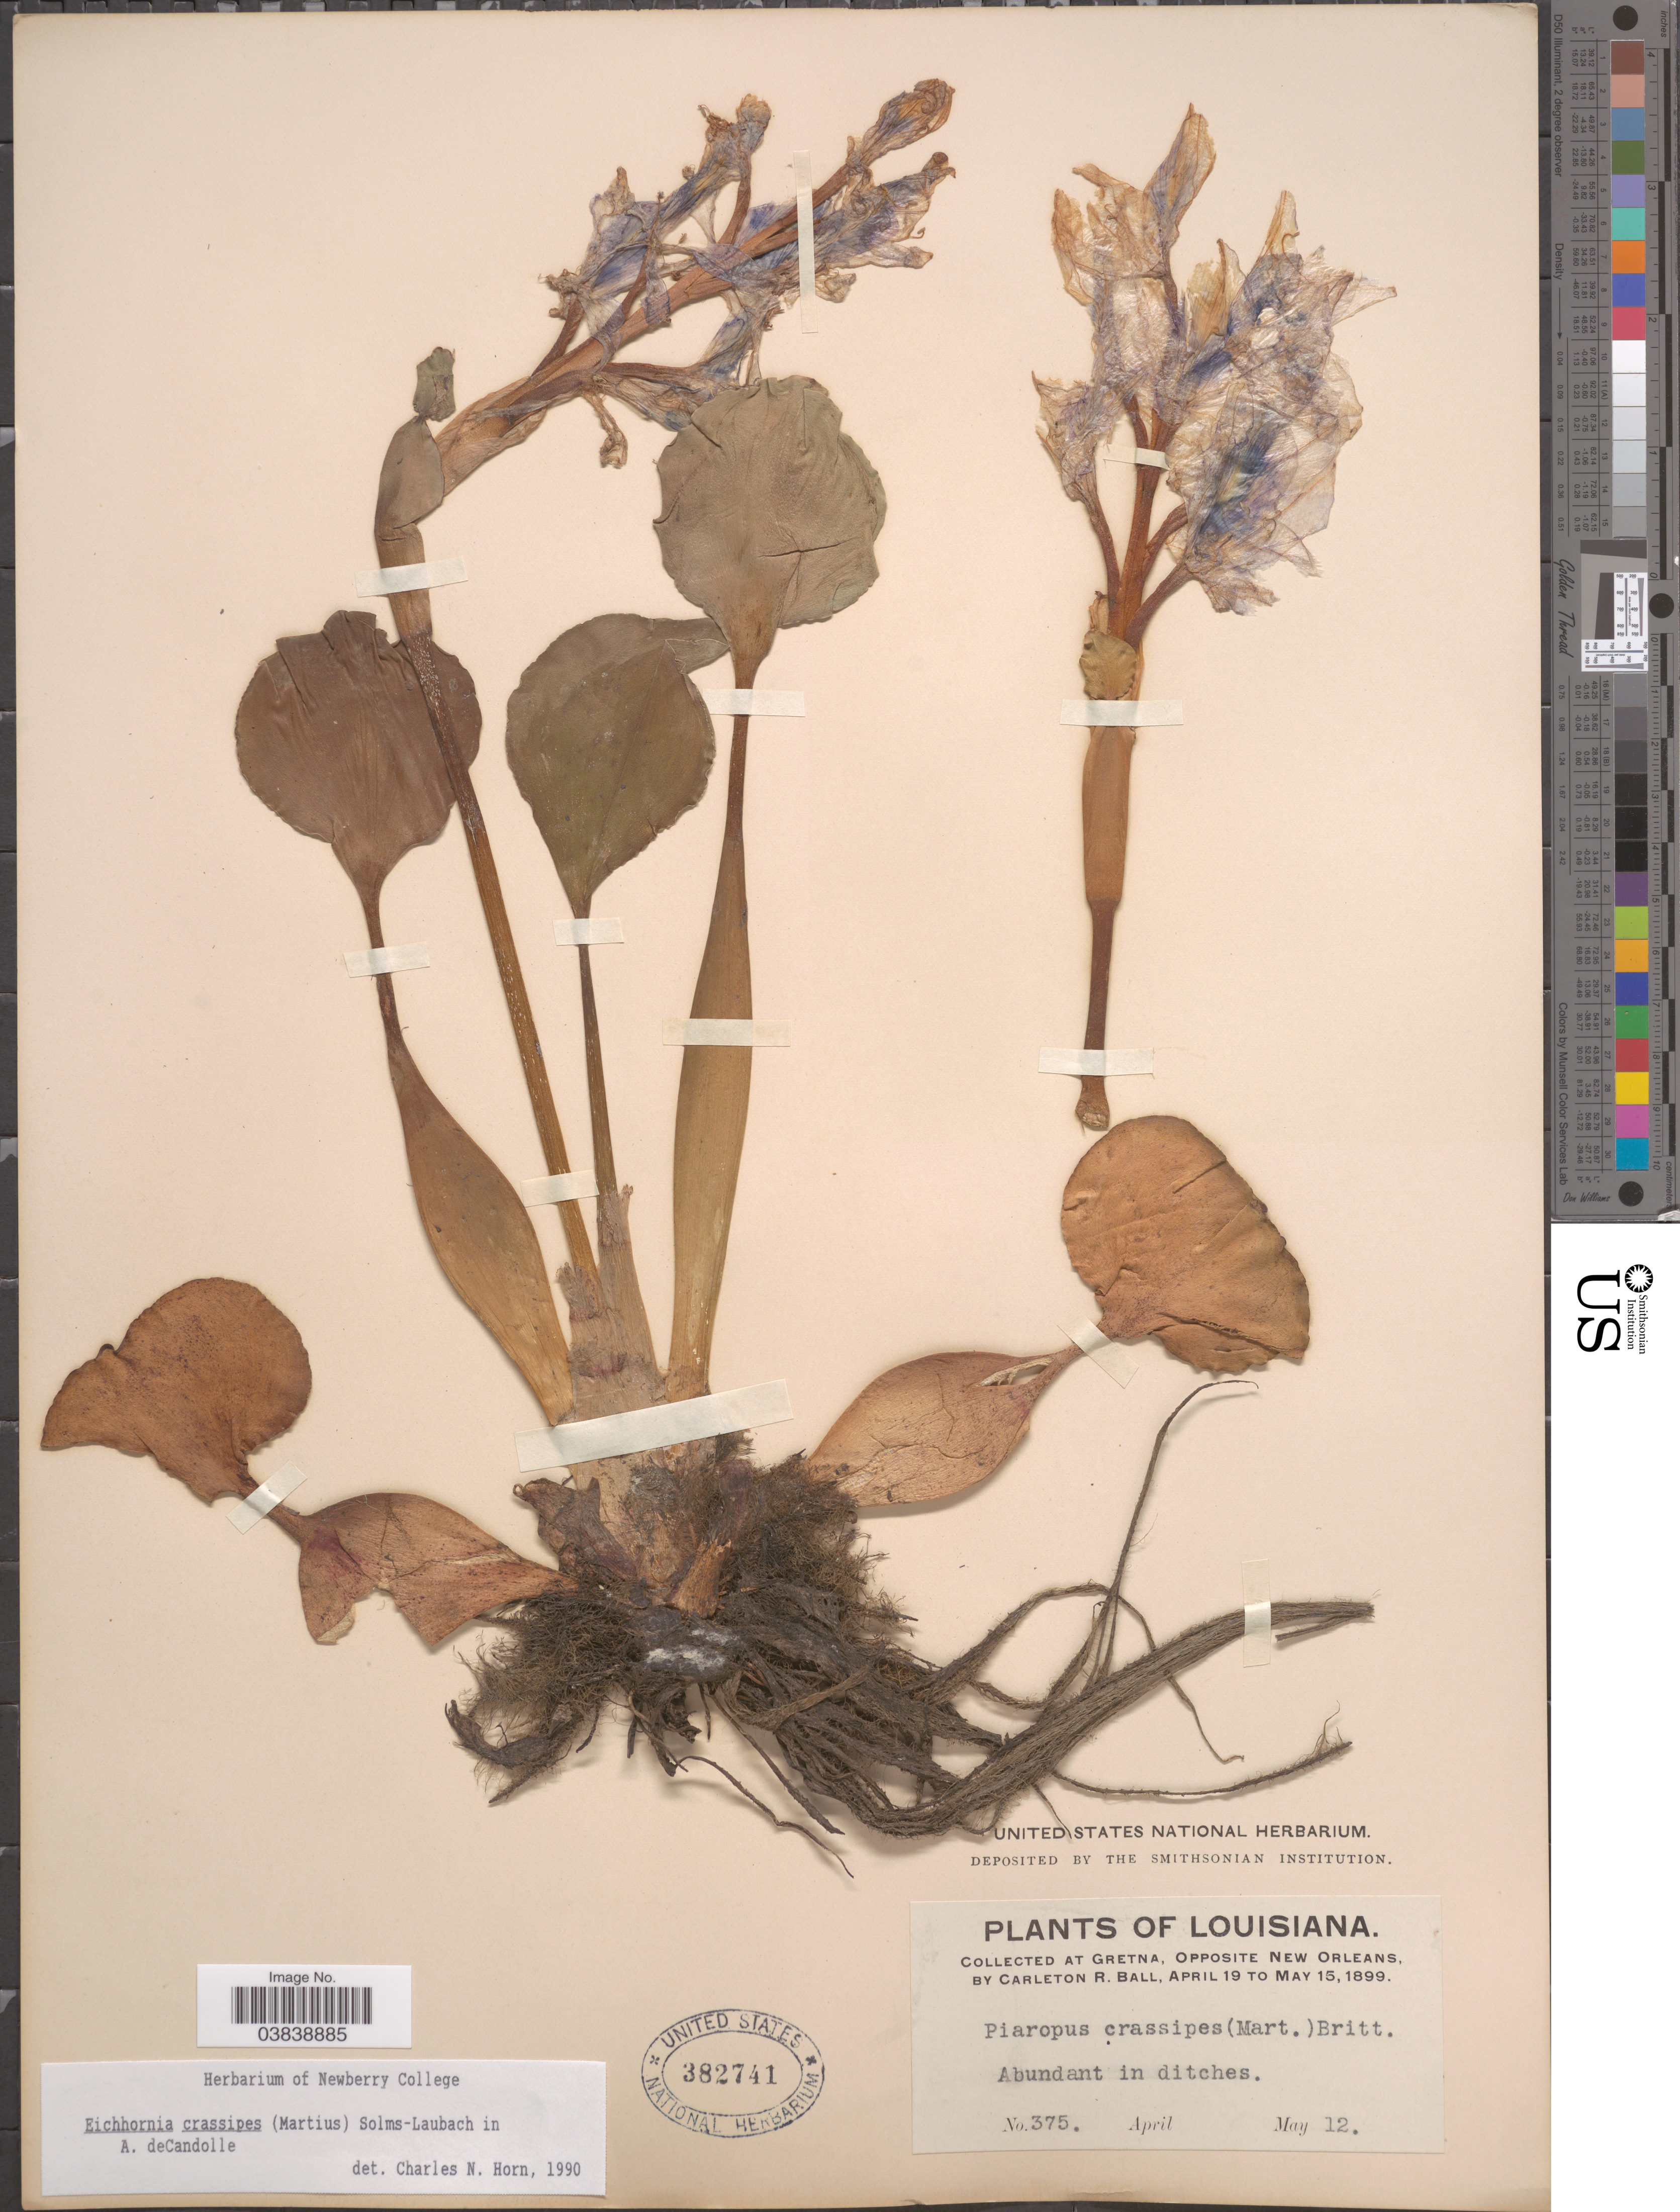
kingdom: Plantae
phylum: Tracheophyta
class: Liliopsida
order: Commelinales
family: Pontederiaceae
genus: Eichhornia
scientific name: Eichhornia crassipes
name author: (Mart.) Solms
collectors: C. R. Ball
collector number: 375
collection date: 1899-05-12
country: United States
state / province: Louisiana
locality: At Gretna, opposite New Orleans.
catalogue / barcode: US 382741